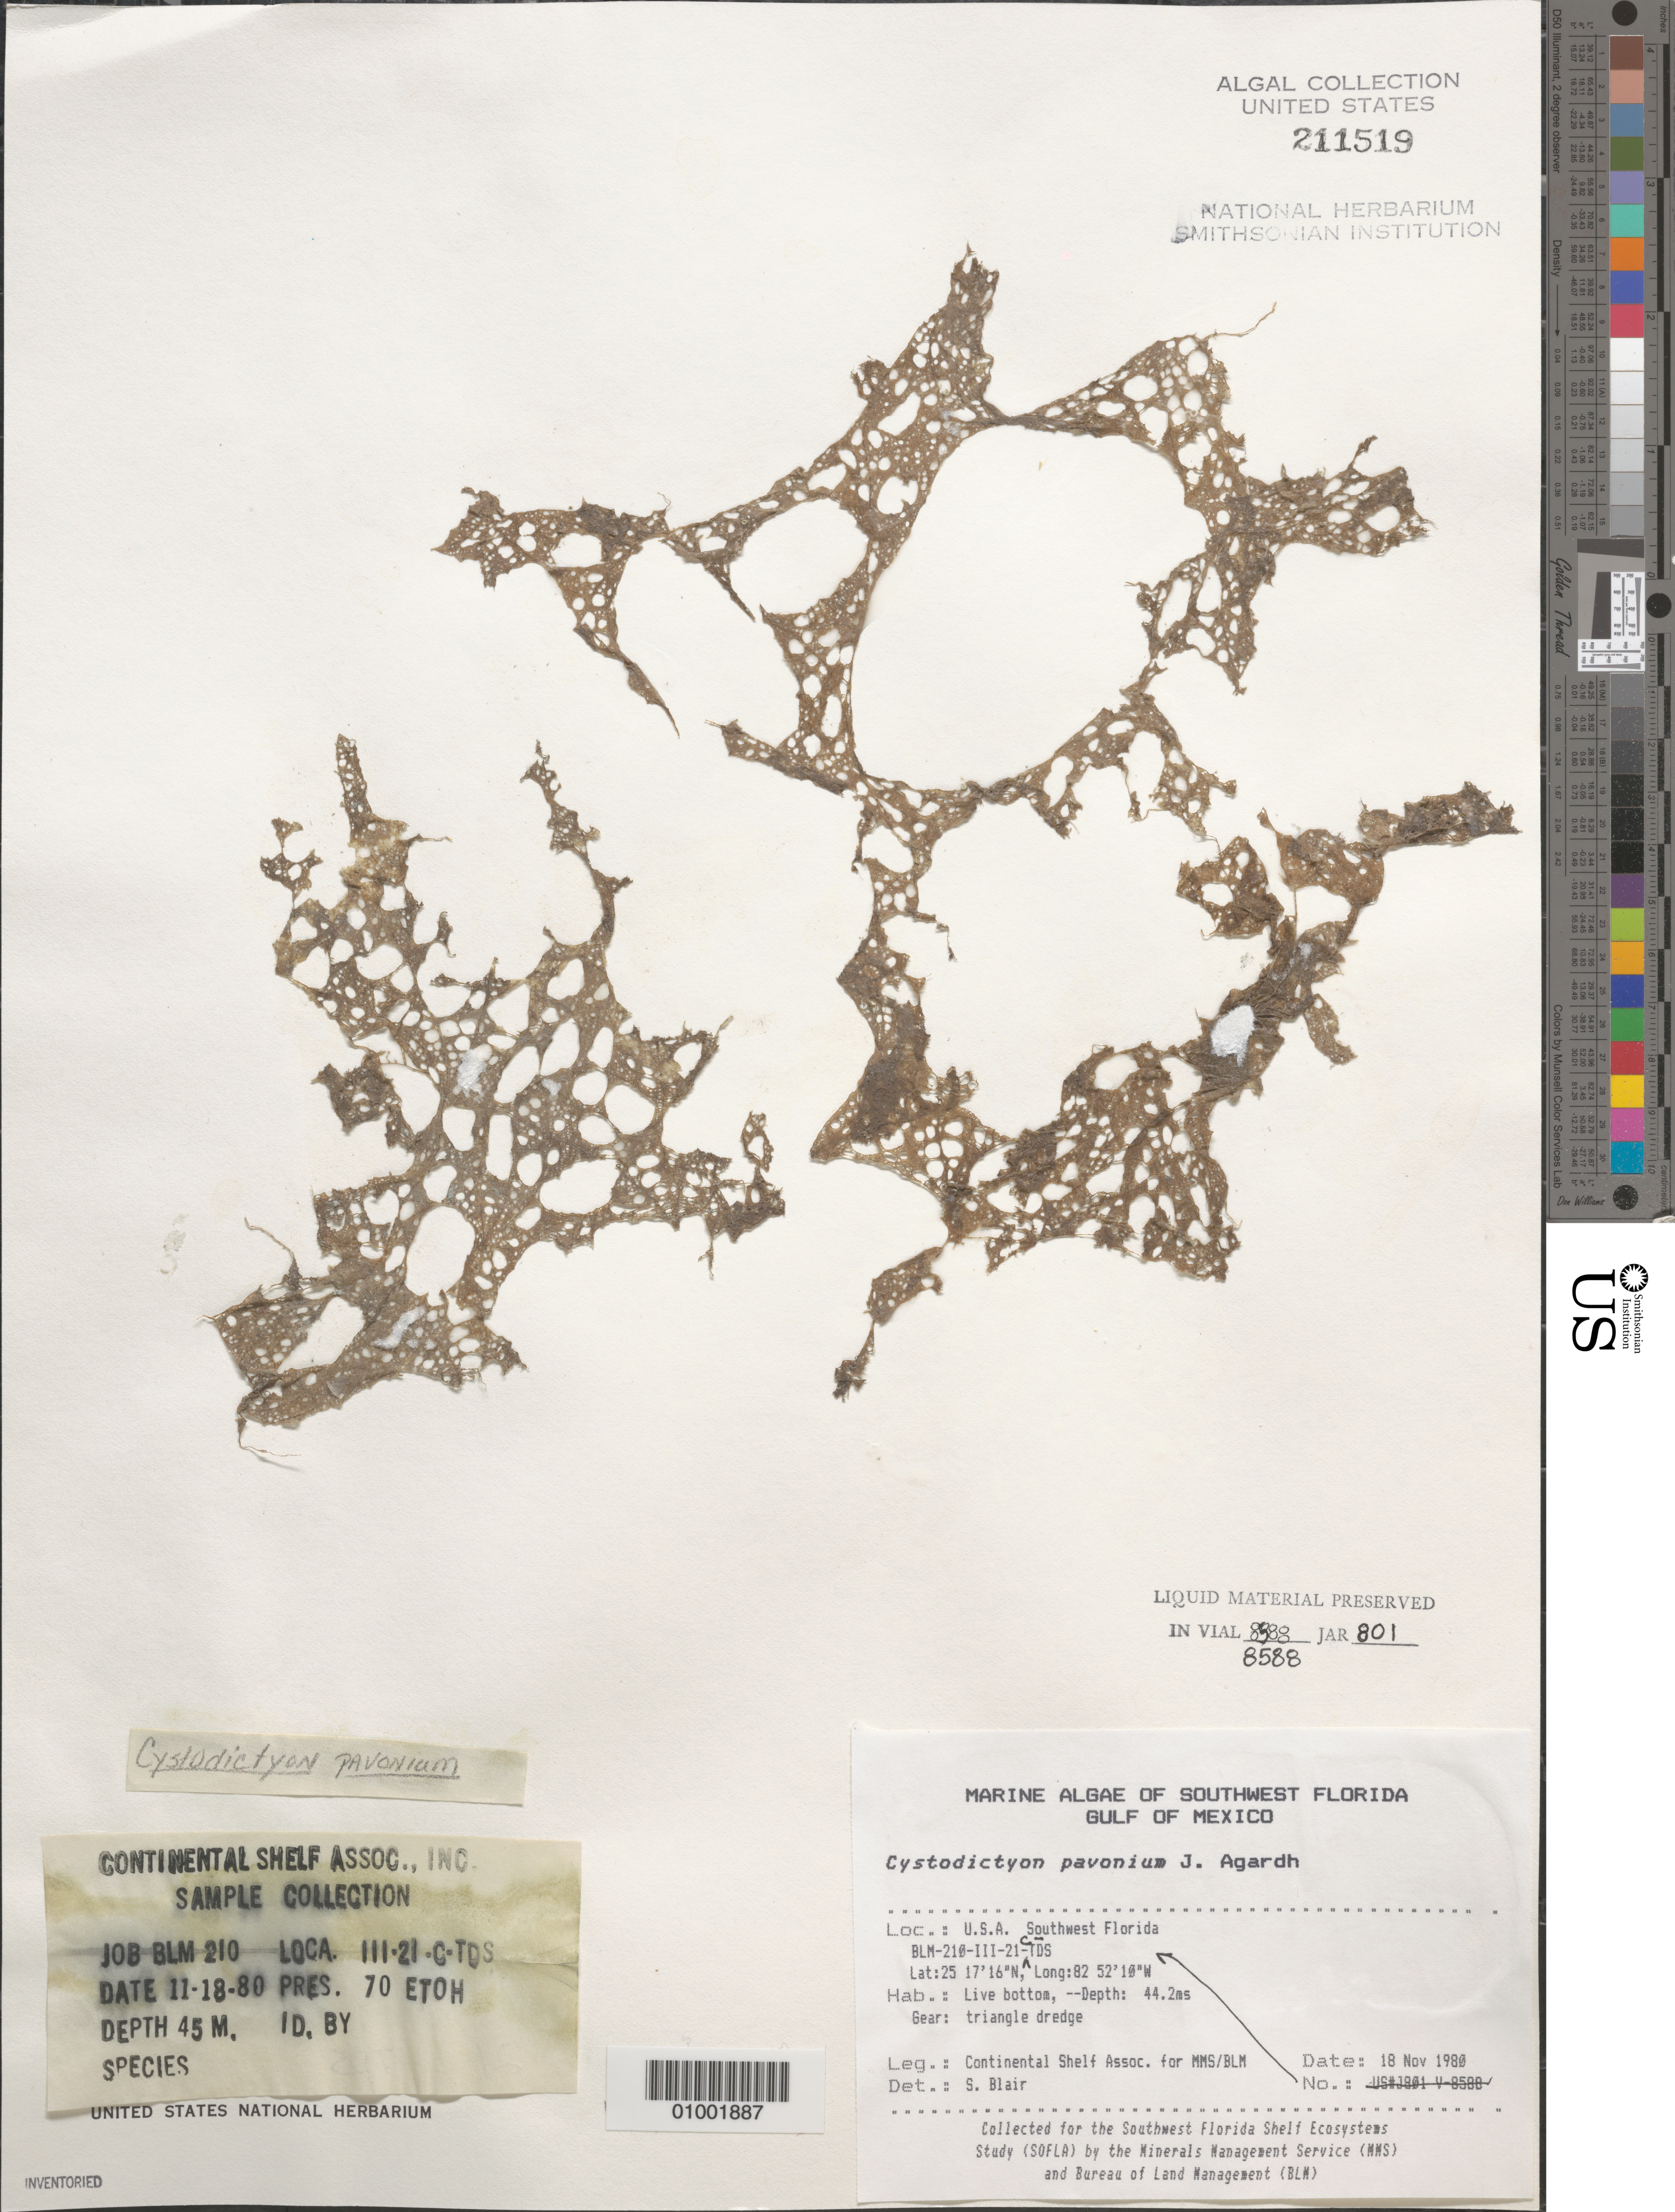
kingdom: Plantae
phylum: Chlorophyta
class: Ulvophyceae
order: Cladophorales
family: Anadyomenaceae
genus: Anadyomene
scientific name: Anadyomene pavonina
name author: (J. Agardh) J. Wille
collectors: Continental Shelf Associates for the MMS/BLM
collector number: BLM-210-III-21-C-TDS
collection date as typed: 18 Nov 1980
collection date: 1980-11-18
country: United States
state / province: Florida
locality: Gulf of Mexico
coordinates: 25 17'16"N, 82 52'10"W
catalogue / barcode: US 211519